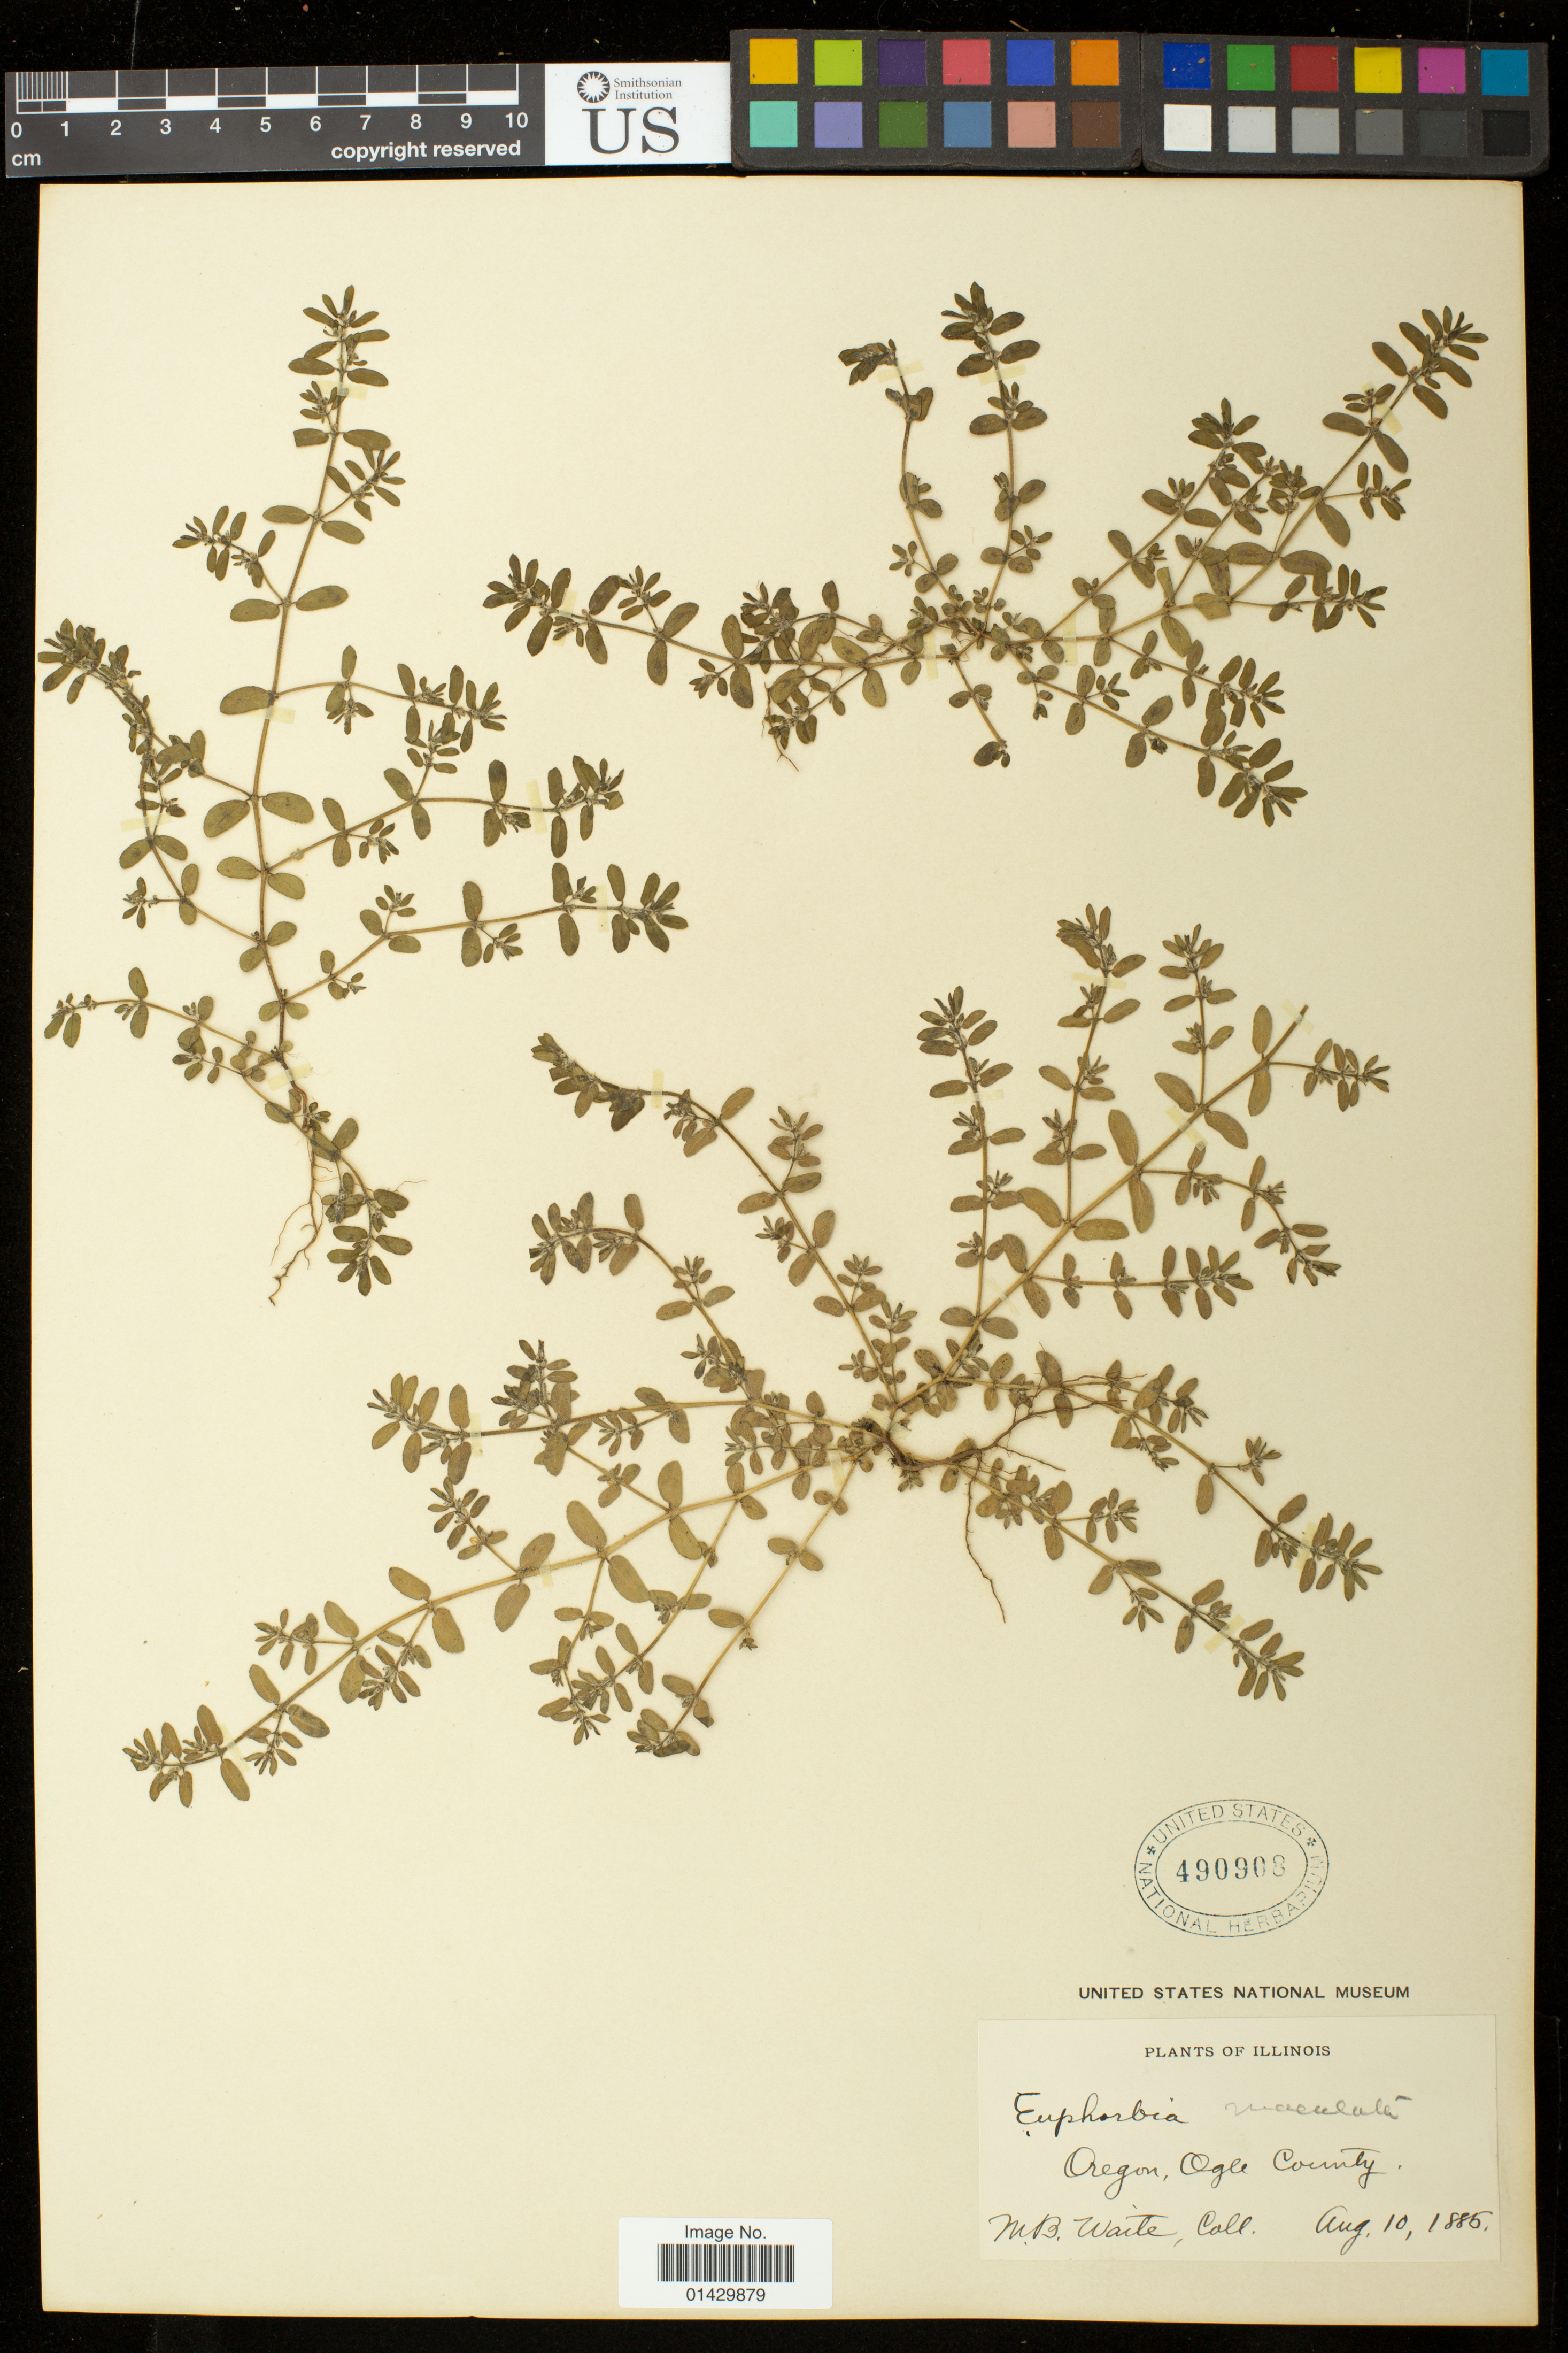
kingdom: Plantae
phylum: Tracheophyta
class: Magnoliopsida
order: Malpighiales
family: Euphorbiaceae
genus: Euphorbia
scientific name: Euphorbia maculata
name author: L.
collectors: M. B. Waite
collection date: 1885-08-10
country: United States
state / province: Illinois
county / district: Ogle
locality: Oregon, Ogle County.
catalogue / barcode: US 490908